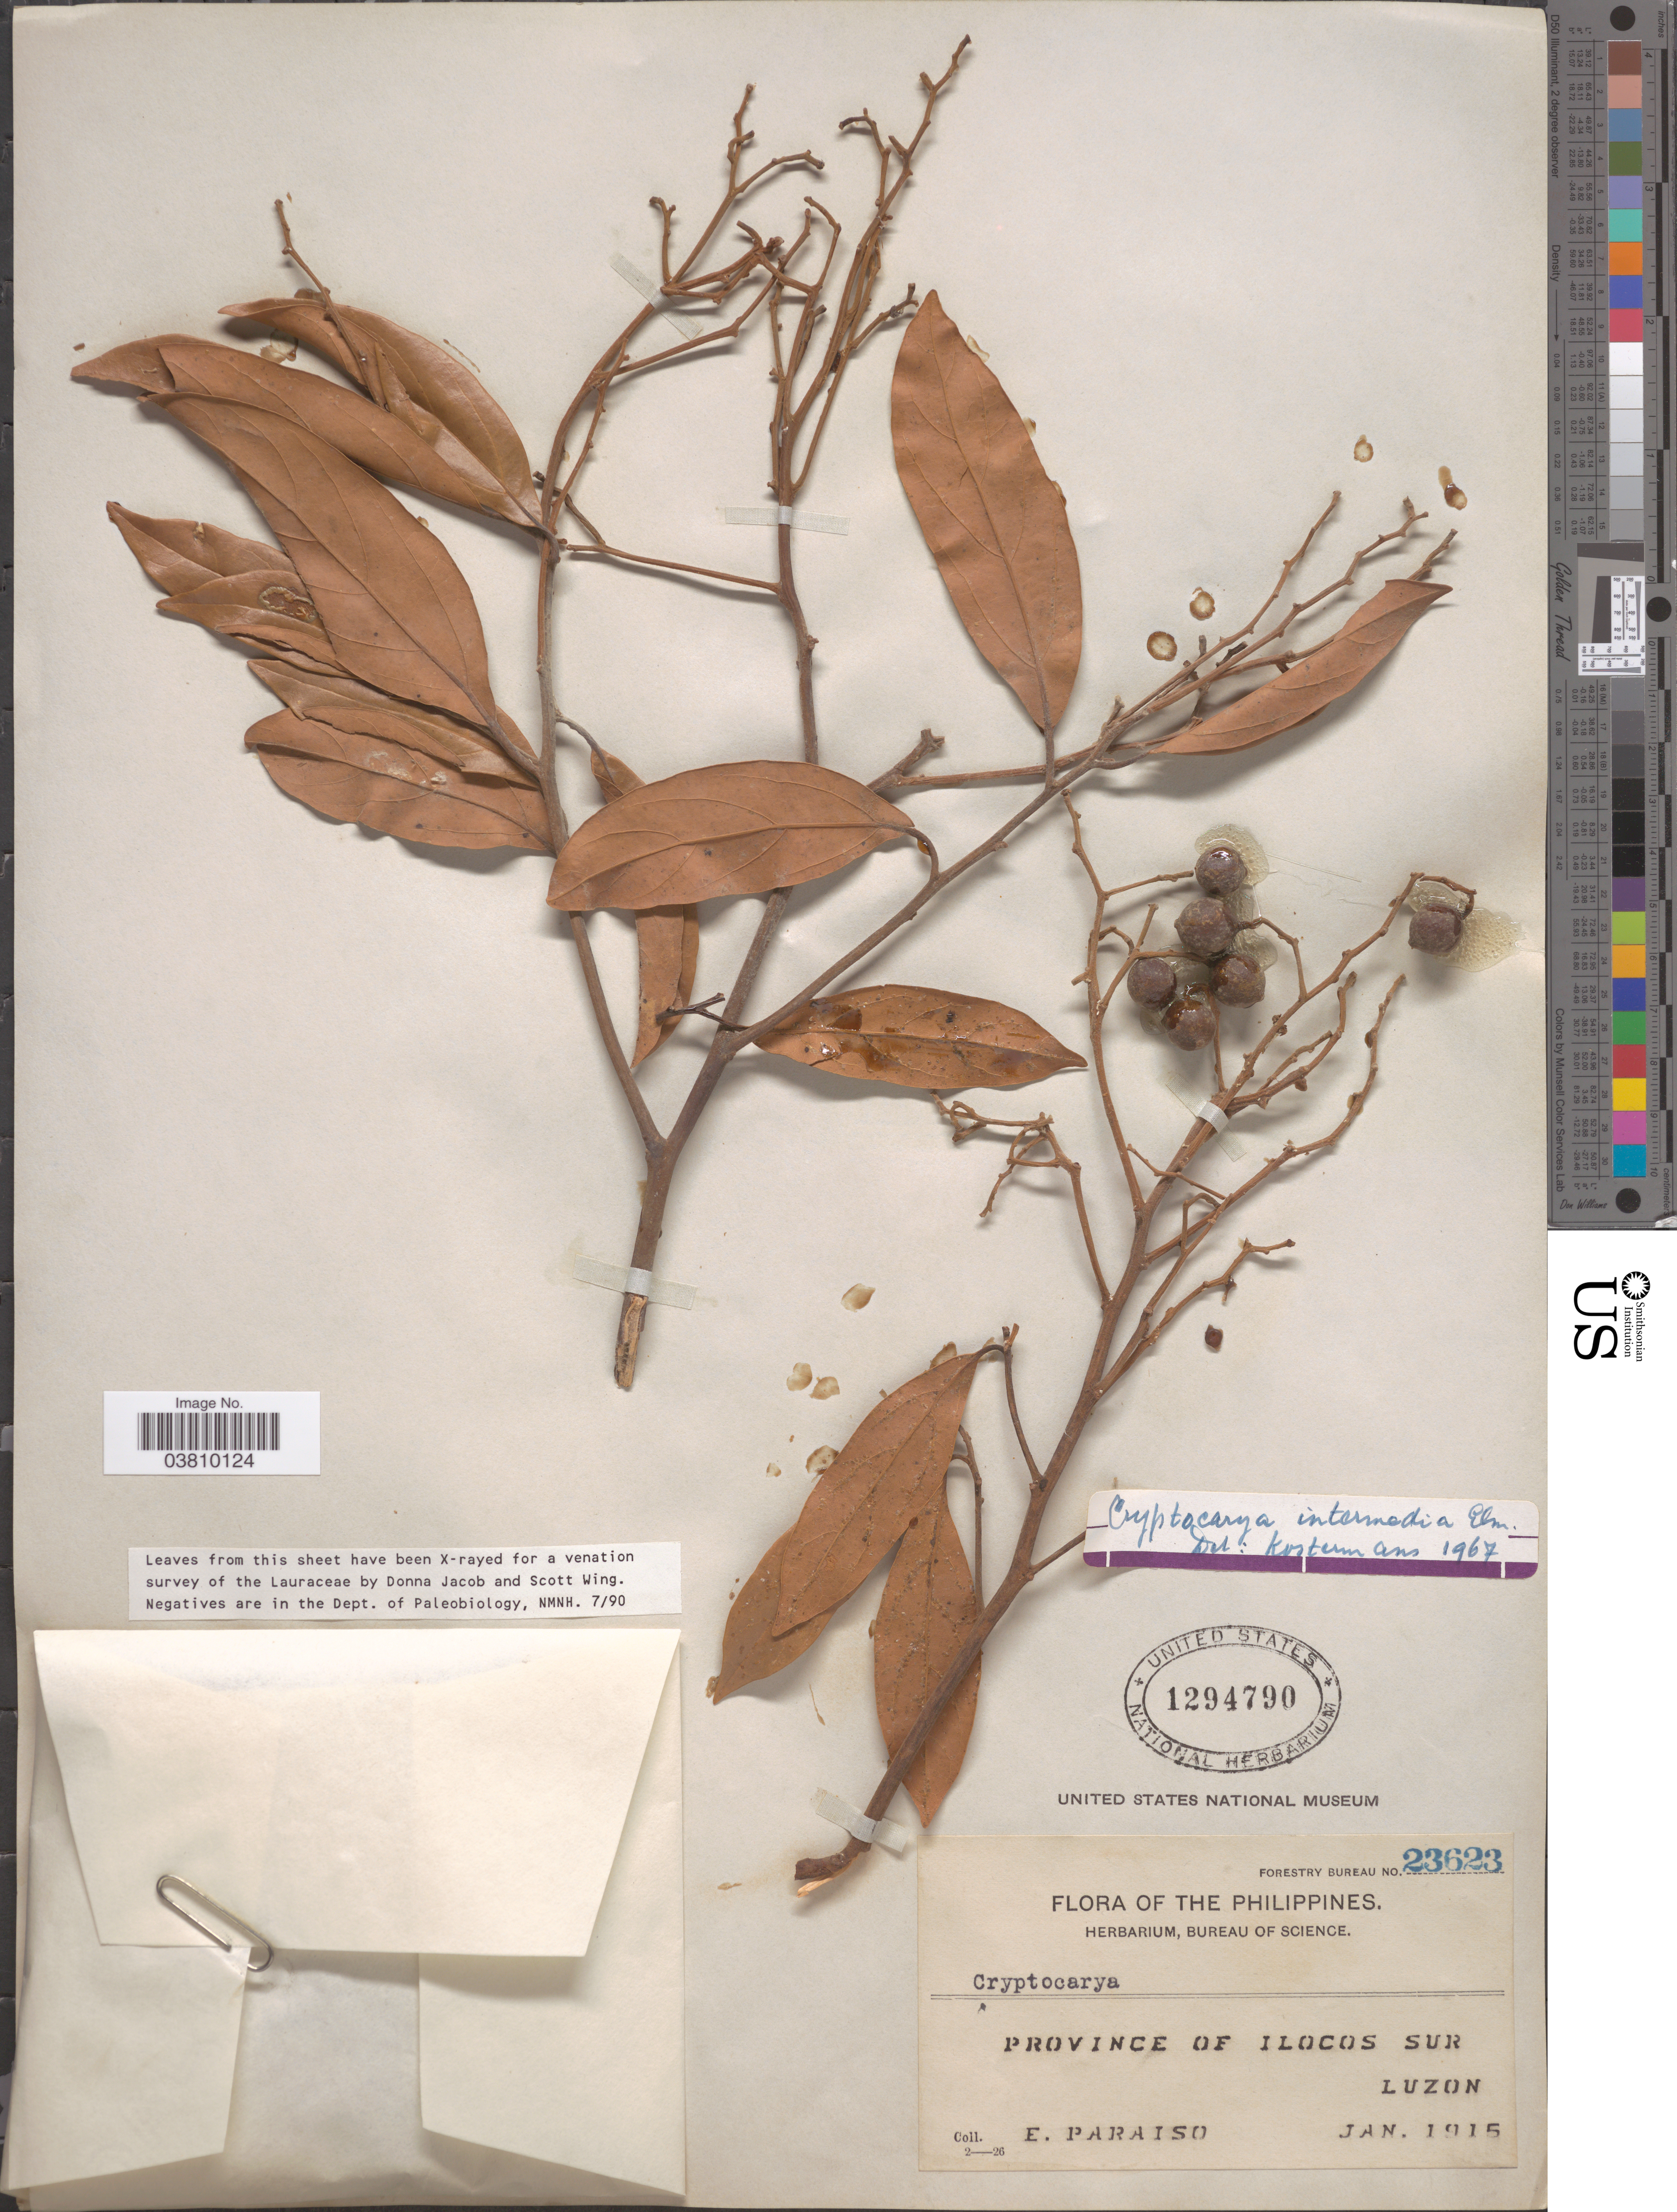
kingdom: Plantae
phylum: Tracheophyta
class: Magnoliopsida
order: Laurales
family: Lauraceae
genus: Cryptocarya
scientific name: Cryptocarya intermedia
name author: Elmer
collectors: E. Paraiso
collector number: Forestry Bureau 23623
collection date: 1915-01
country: Philippines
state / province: Ilocos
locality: Province of Ilocos Sur, Luzon.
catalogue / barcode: US 1294790